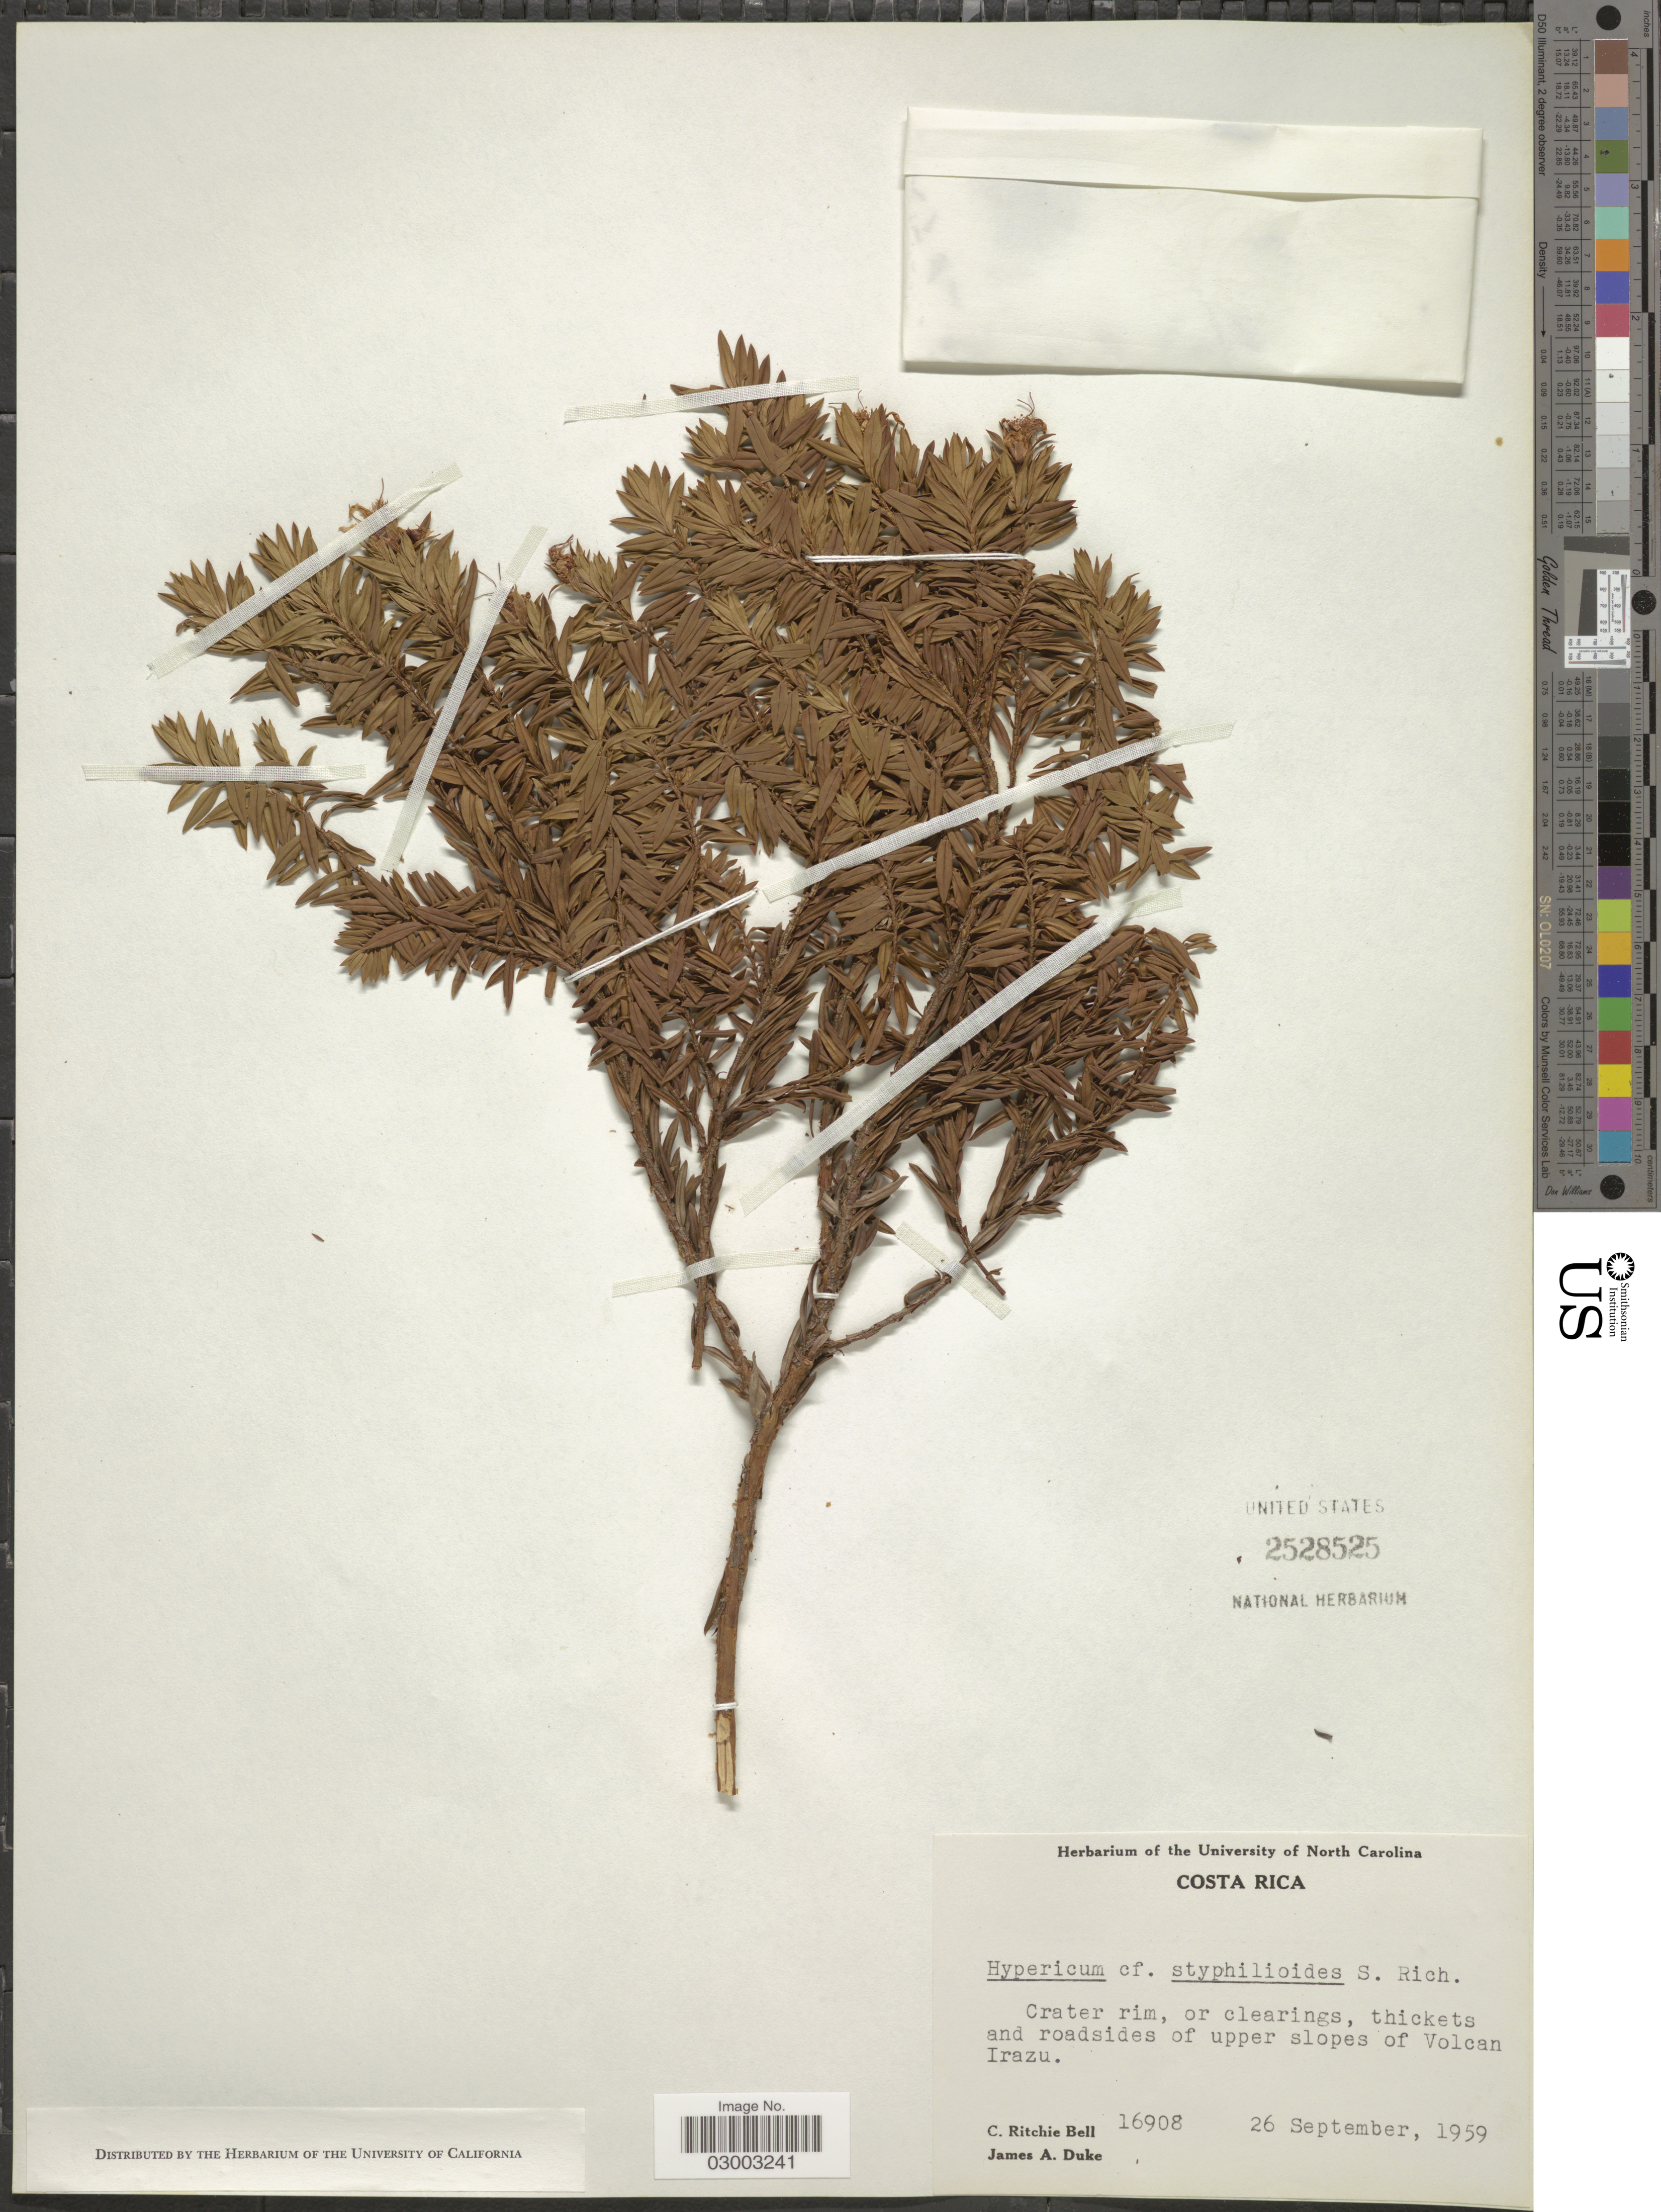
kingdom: Plantae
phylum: Tracheophyta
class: Magnoliopsida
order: Malpighiales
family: Hypericaceae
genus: Hypericum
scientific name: Hypericum irazuense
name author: Kuntze ex N. Robson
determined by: Strong, Mark T., (BOT), Smithsonian Institution - National Museum of Natural History (UNITED STATES)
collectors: C. R. Bell & J. A. Duke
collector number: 16908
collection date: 1959-09-26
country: Costa Rica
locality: Crater rim, or clearings, thickets and roadsides of upper slopes of Volcan Irazu.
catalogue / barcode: US 2528525